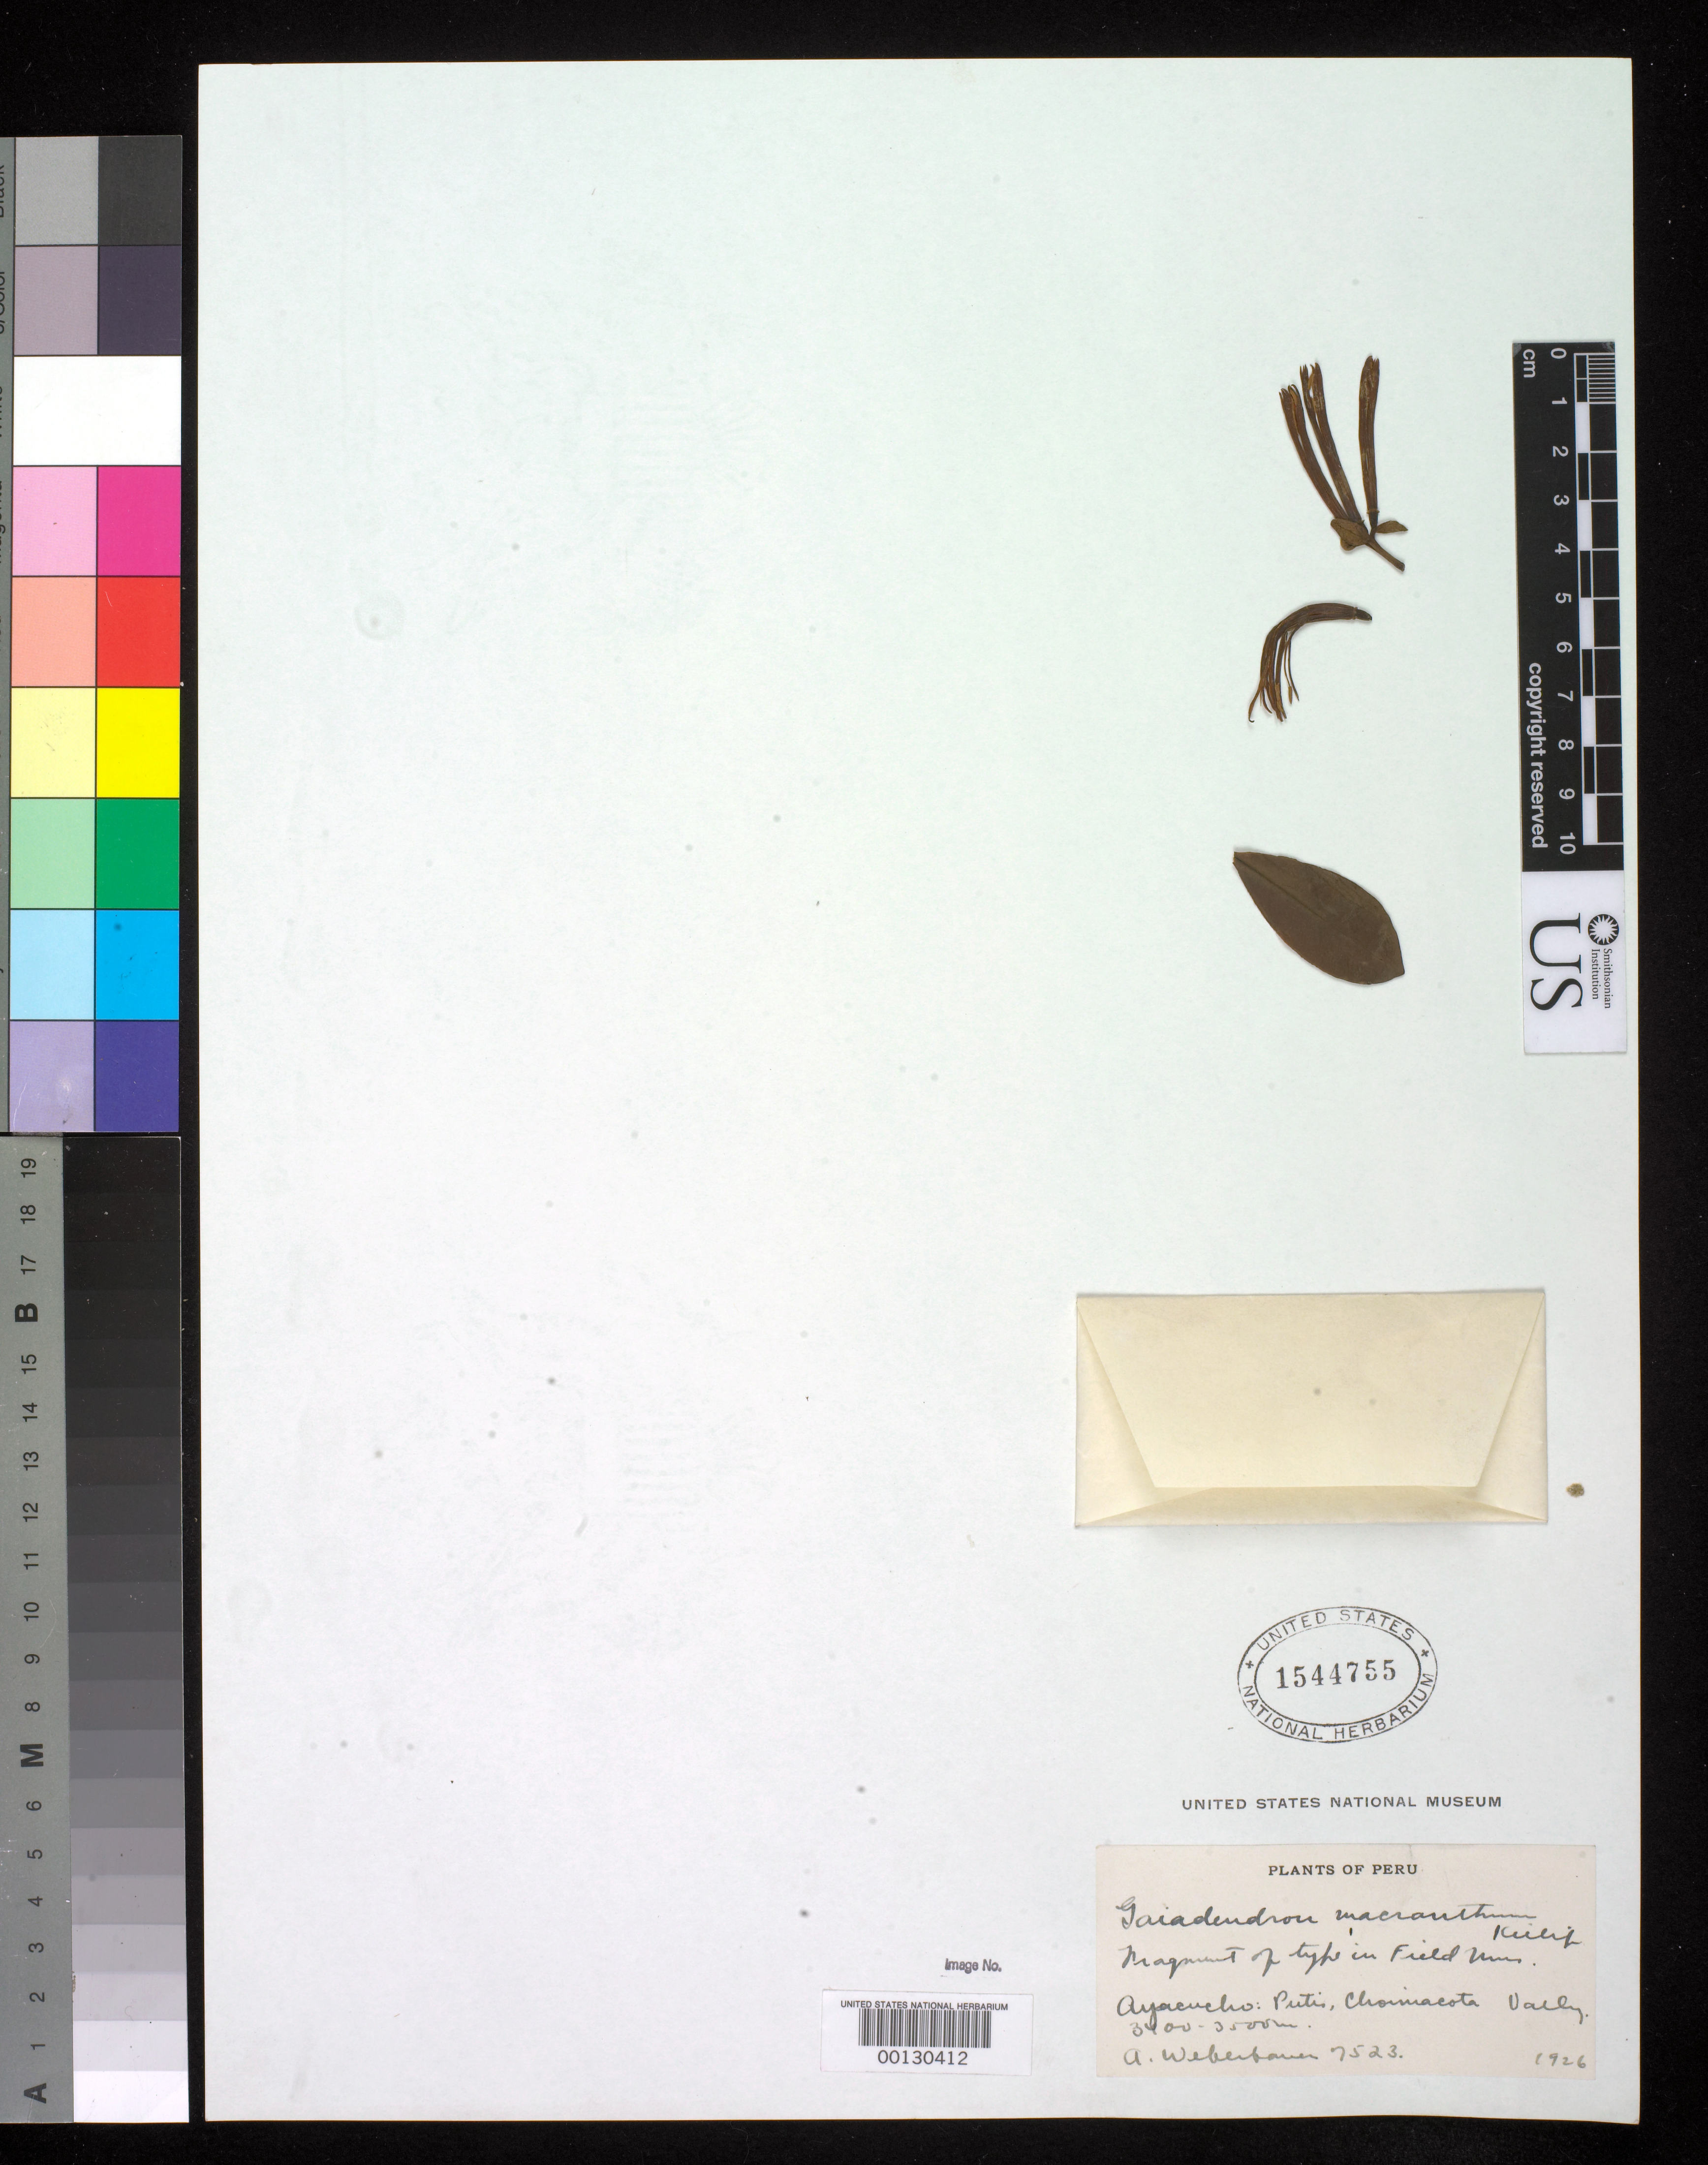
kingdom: Plantae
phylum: Tracheophyta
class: Magnoliopsida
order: Santalales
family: Loranthaceae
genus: Gaiadendron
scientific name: Gaiadendron macranthum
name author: Killip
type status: Isotype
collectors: A. Weberbauer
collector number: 7523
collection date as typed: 27 Feb 1926 to 12 Mar 1926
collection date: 1926-02-27/1926-03-12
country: Peru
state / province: Ayacucho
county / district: Huanta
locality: Putis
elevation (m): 3400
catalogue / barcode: US 1544755